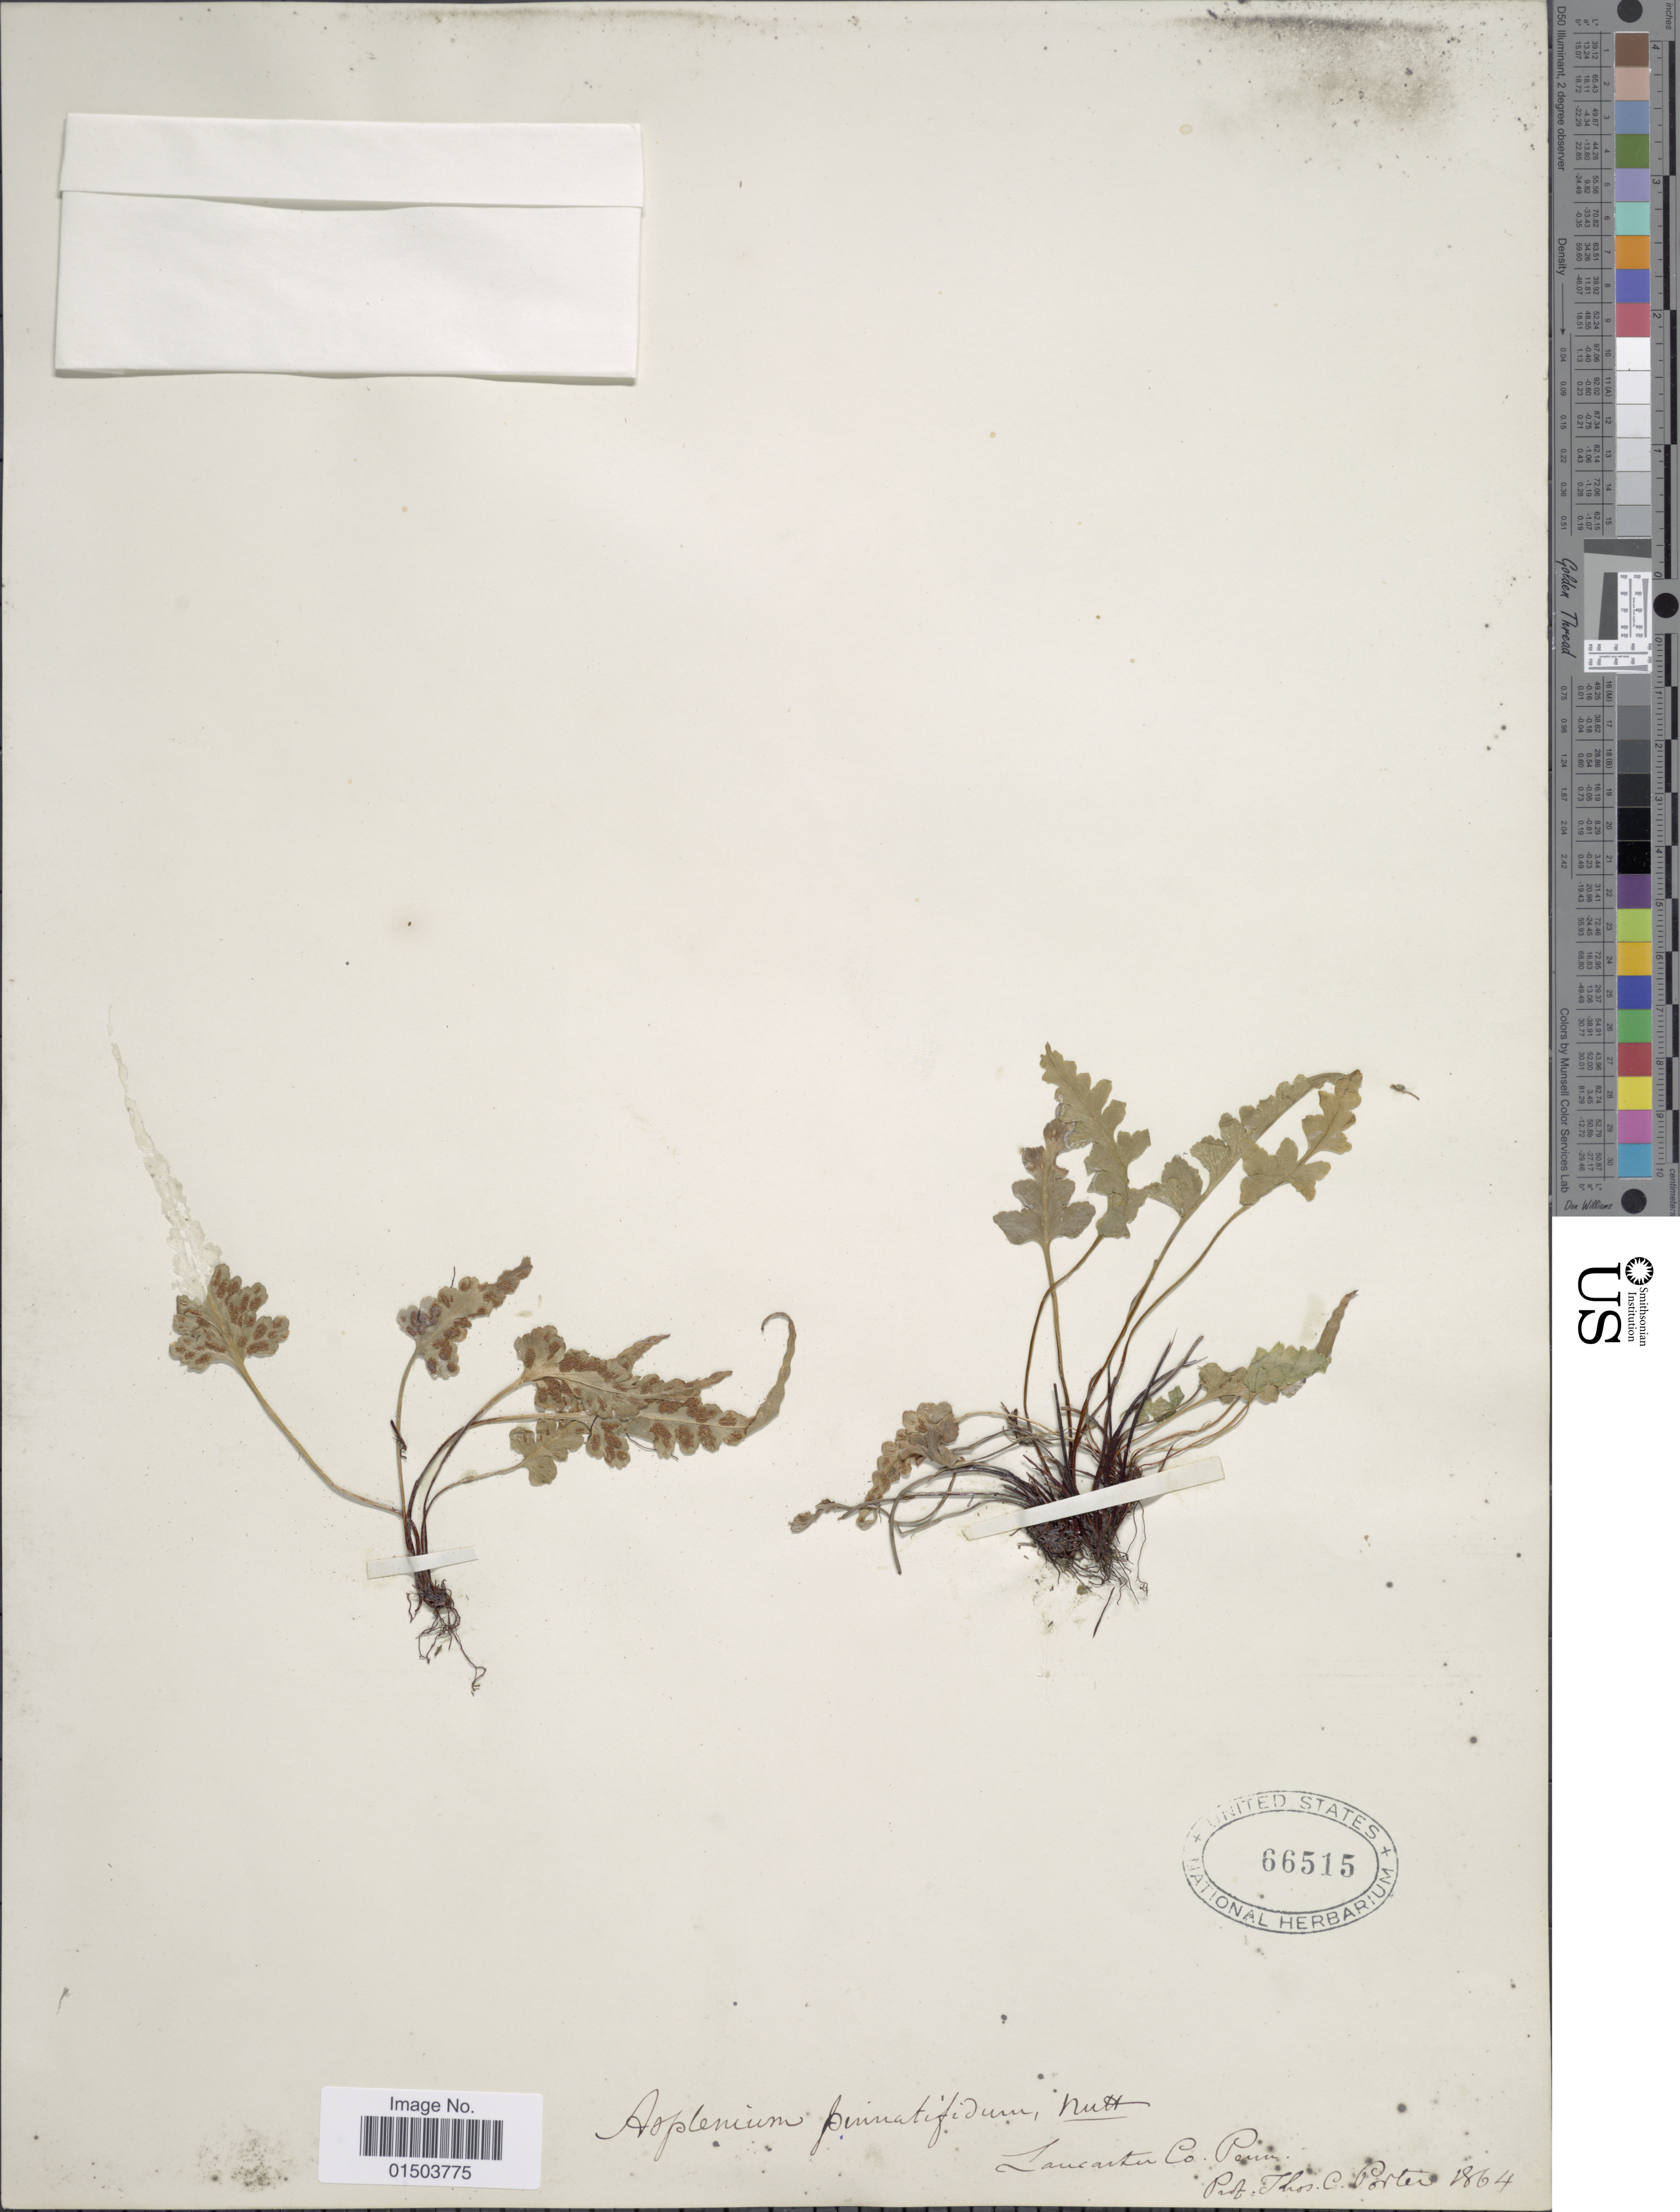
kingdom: Plantae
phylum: Tracheophyta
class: Polypodiopsida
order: Polypodiales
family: Aspleniaceae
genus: Asplenium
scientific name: Asplenium pinnatifidum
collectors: T. C. Porter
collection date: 1864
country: United States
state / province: Pennsylvania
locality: Lancaster Co.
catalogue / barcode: US 66515